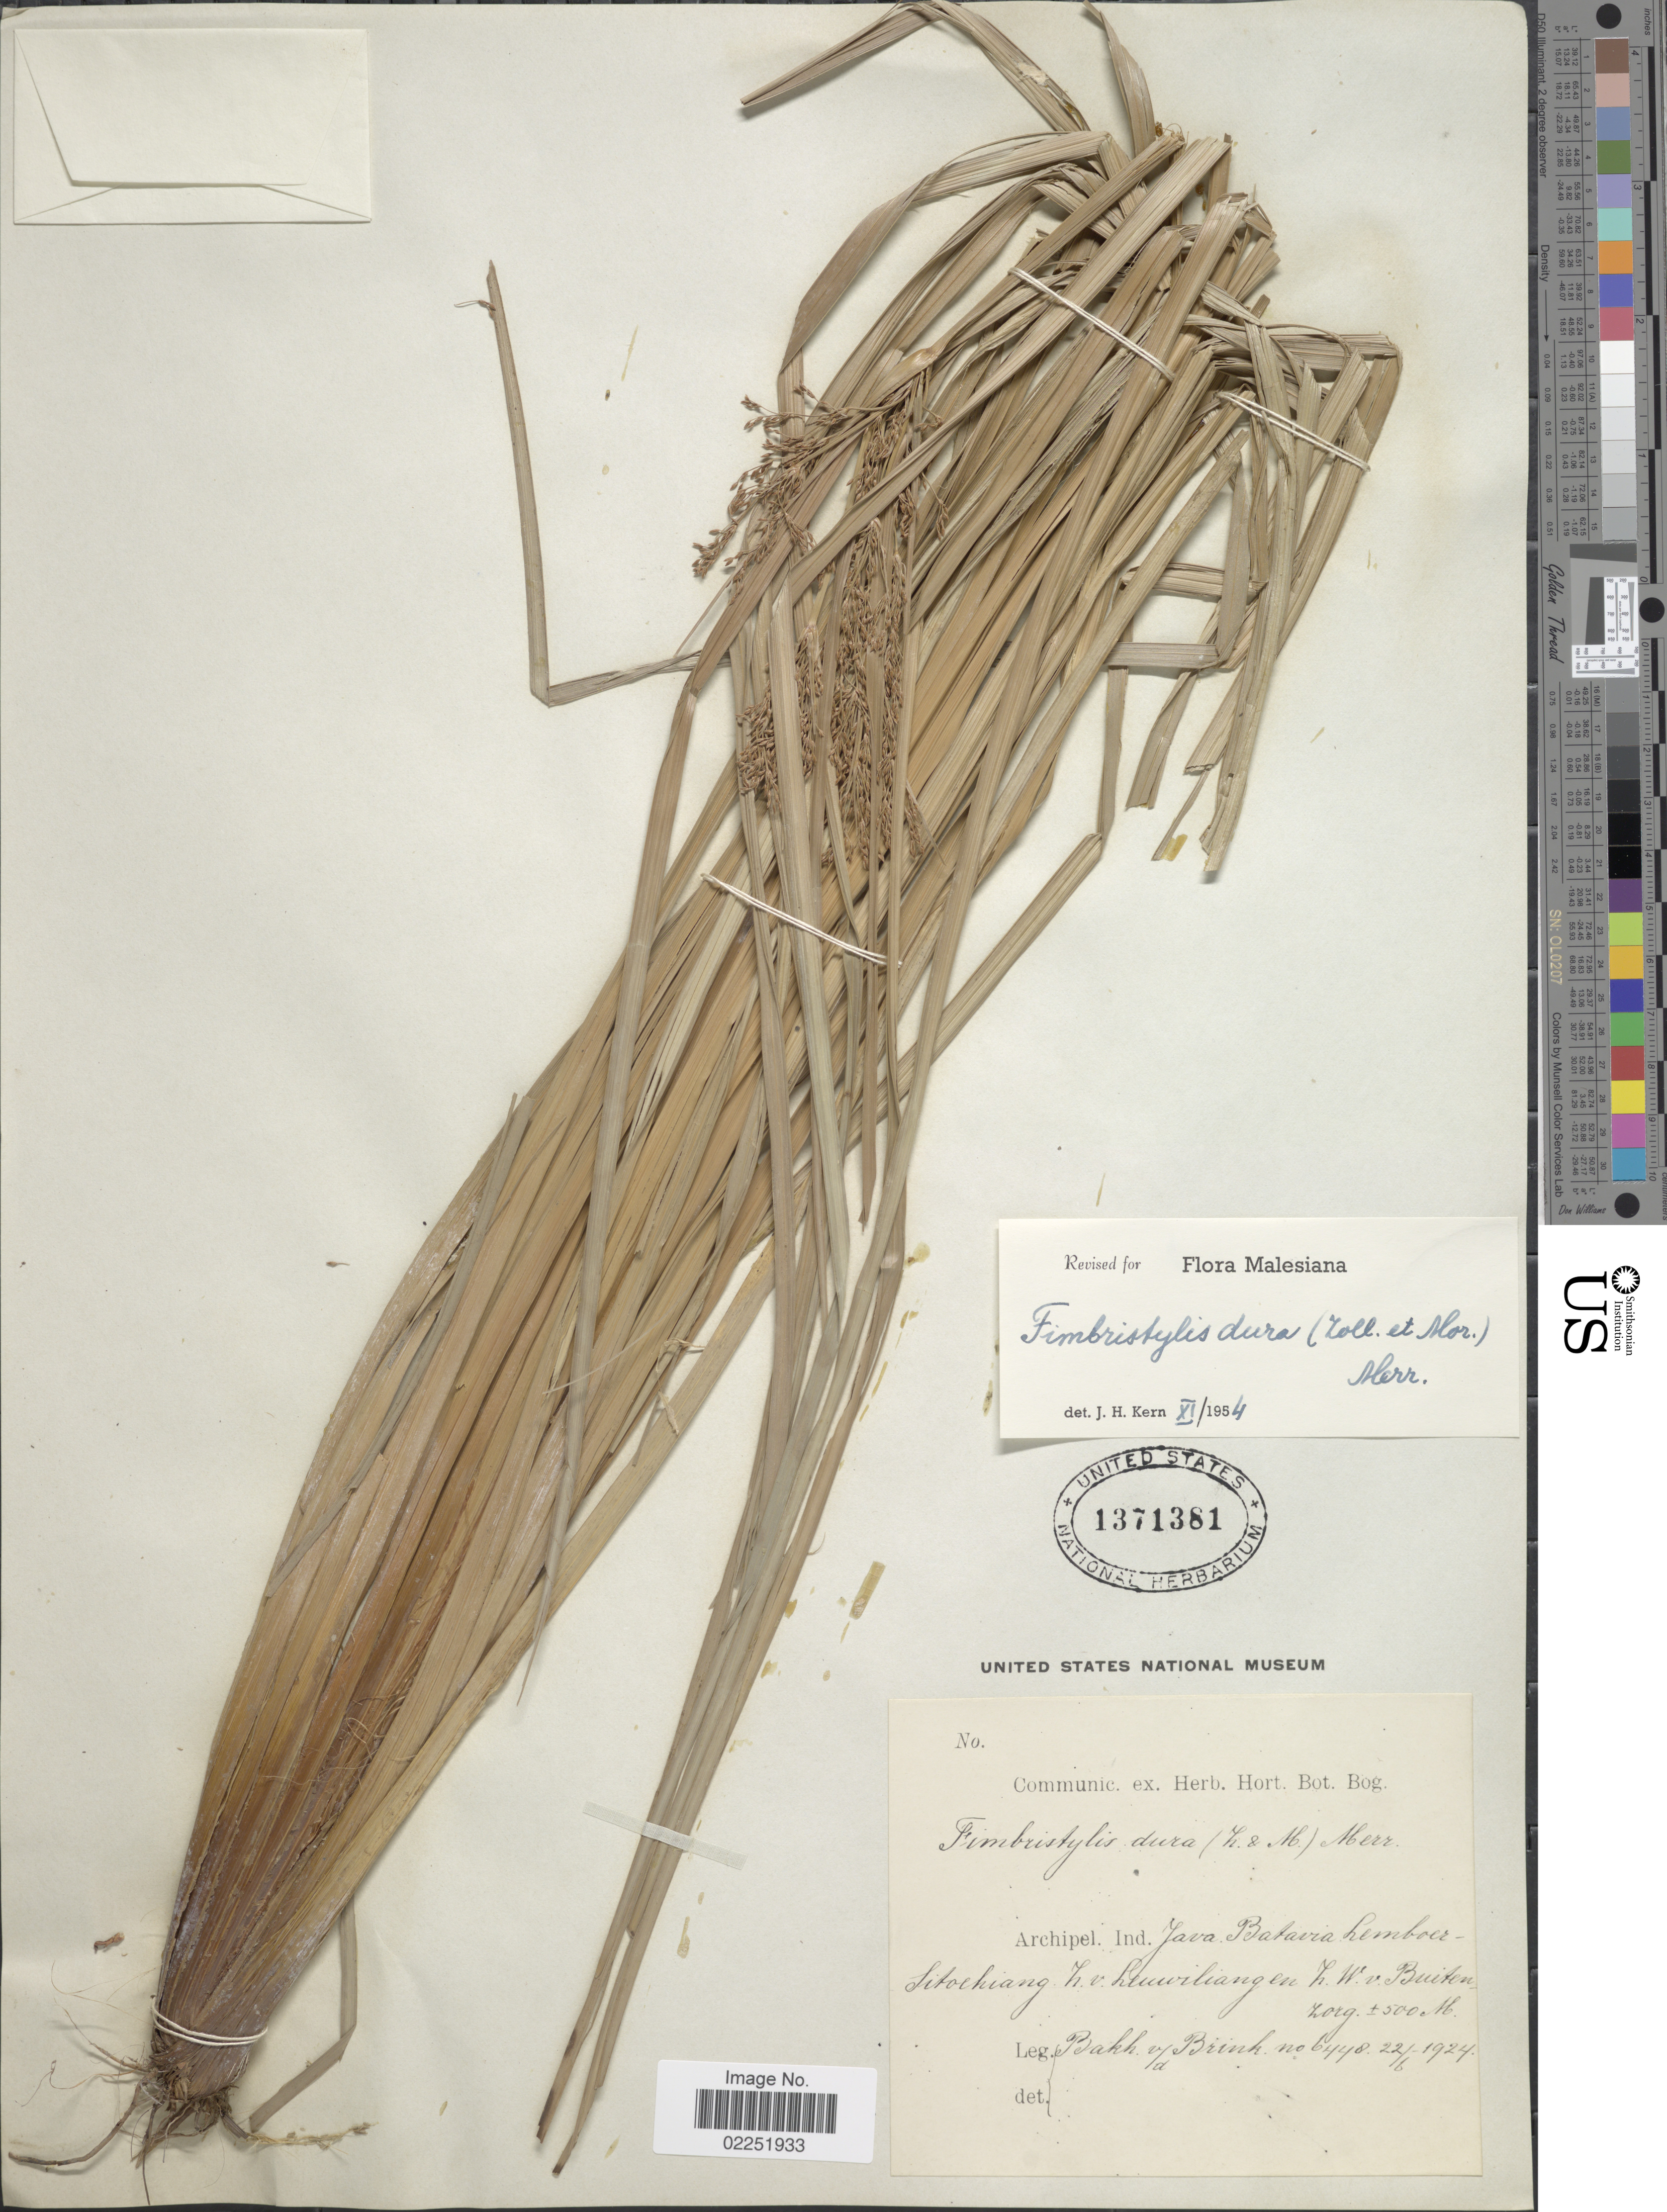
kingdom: Plantae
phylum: Tracheophyta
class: Liliopsida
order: Poales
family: Cyperaceae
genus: Fimbristylis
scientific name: Fimbristylis dura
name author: (Zoll. & Moritzi) Merr.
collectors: R. C. Bakhuizen van den Brink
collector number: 6448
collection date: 1924-06-22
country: Indonesia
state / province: Java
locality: Archipel Ind. Java Batavia Lemboer-Sitoekiang Z.v. Leuwiliang en Z.W. v. Buitenzorg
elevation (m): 500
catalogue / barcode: US 1371381